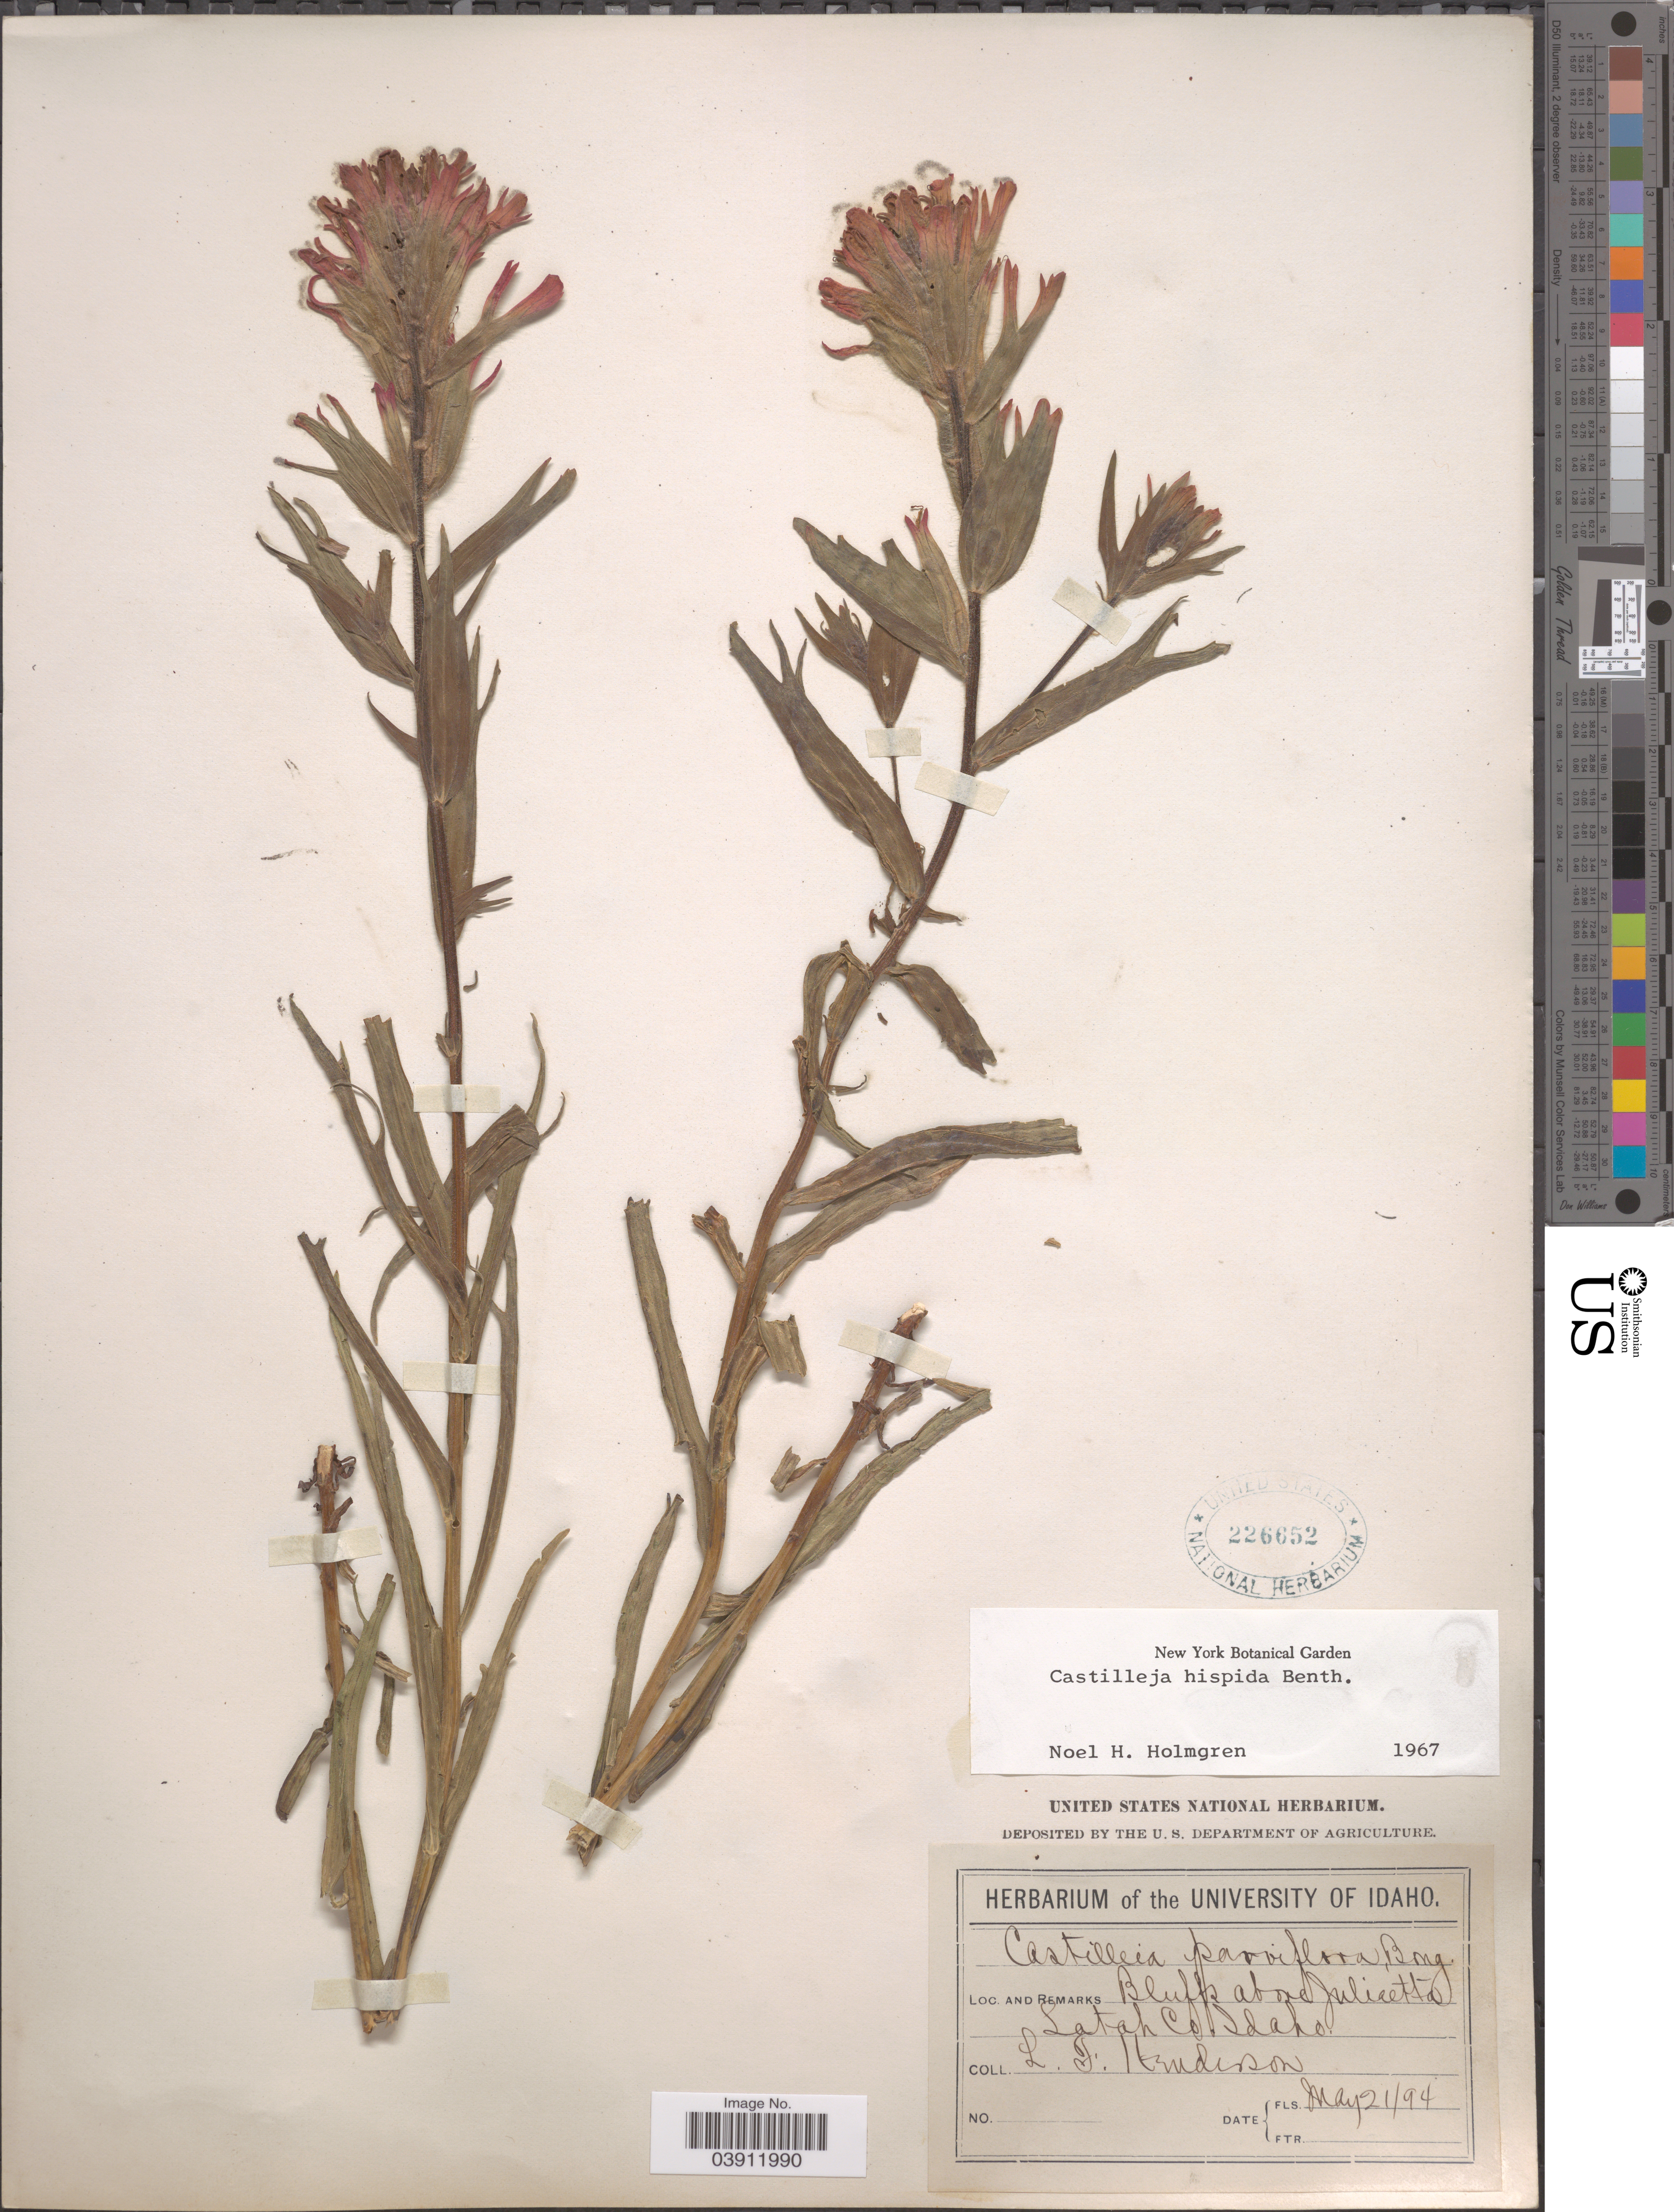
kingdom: Plantae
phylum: Tracheophyta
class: Magnoliopsida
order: Lamiales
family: Orobanchaceae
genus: Castilleja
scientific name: Castilleja hispida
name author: Benth. ex Hook.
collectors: L. Henderson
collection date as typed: Transcribed d/m/y: 21/5/94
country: United States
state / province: Idaho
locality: Bluffs above Juliaetta, Latah Co.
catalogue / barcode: US 226652